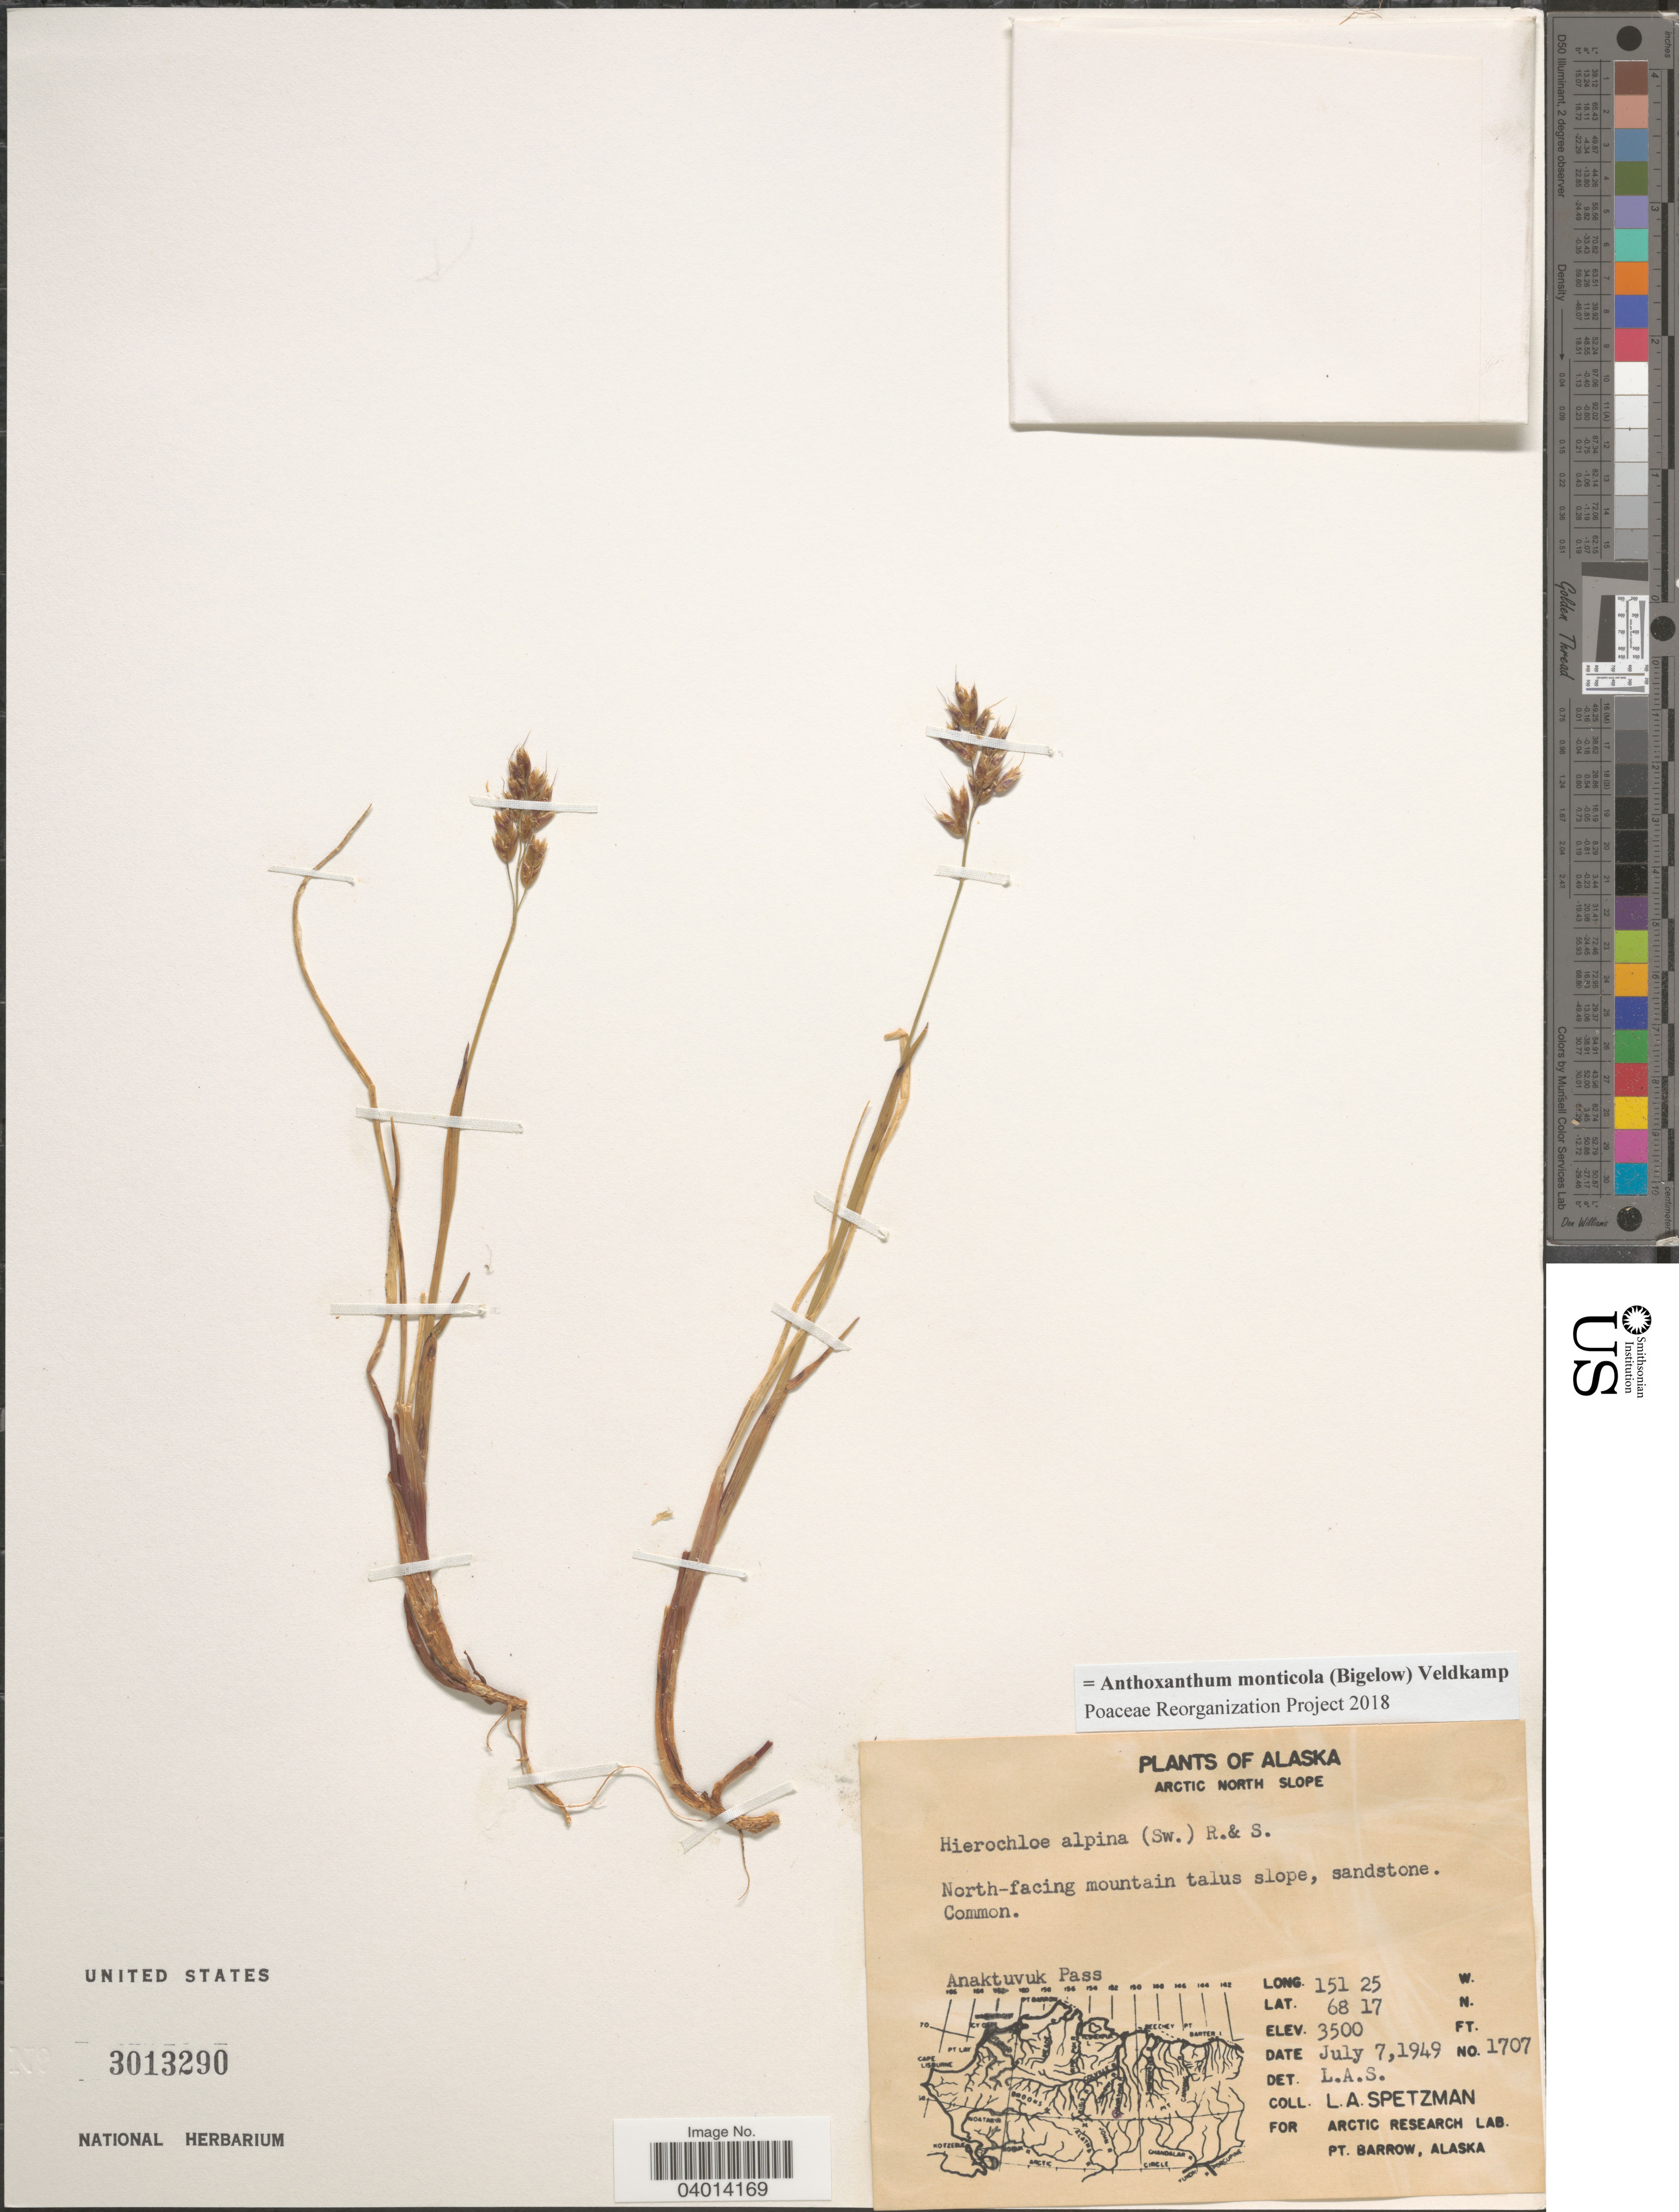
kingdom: Plantae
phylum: Tracheophyta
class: Liliopsida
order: Poales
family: Poaceae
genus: Anthoxanthum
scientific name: Anthoxanthum monticola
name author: (Bigelow) Veldkamp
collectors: L. Spetzman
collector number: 1707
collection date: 1949-07-07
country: United States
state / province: Alaska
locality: Arctic North Slope. North-facing mountain talus slope, sandstone. Anaktuvuk Pass.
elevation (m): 1067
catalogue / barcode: US 3013290